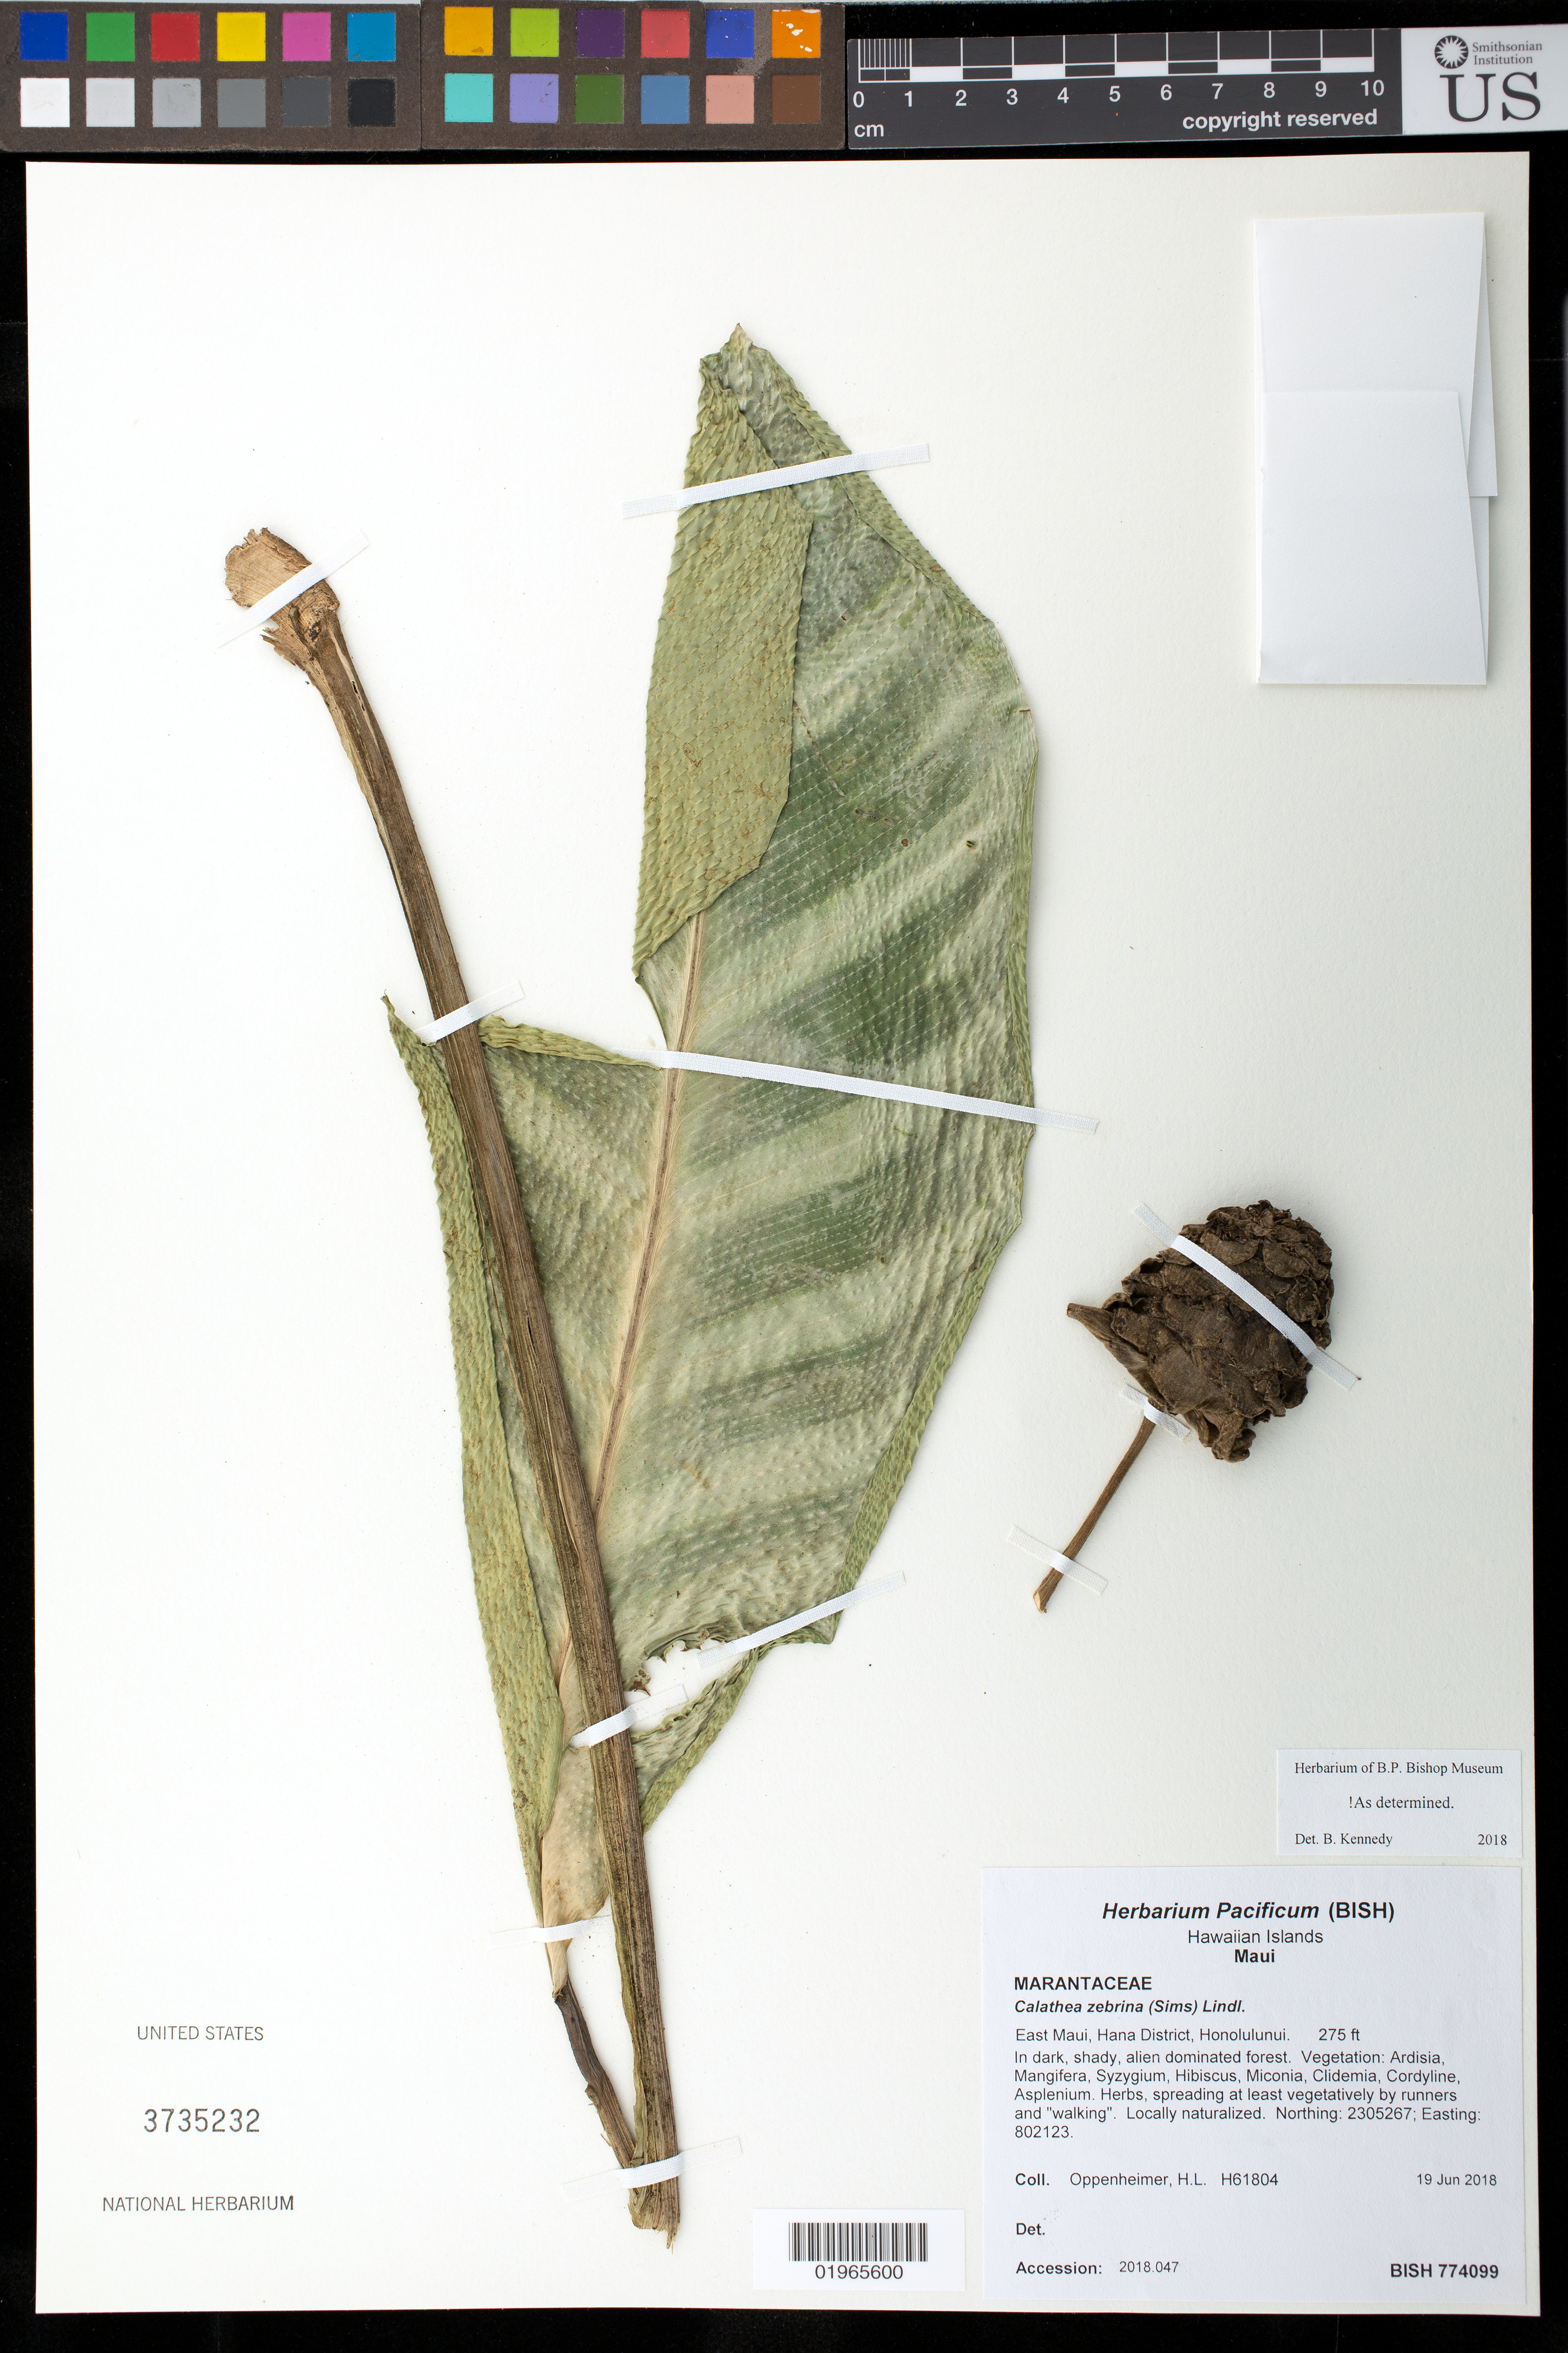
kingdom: Plantae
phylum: Tracheophyta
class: Liliopsida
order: Zingiberales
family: Marantaceae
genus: Calathea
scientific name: Calathea zebrina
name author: (Sims) Lindl.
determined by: Kennedy, B.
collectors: H. L. Oppenheimer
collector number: H61804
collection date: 2018-06-19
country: United States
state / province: Hawaii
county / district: Maui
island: Maui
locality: East Maui, Hana District, Honolulunui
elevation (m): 84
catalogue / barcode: US 3735232